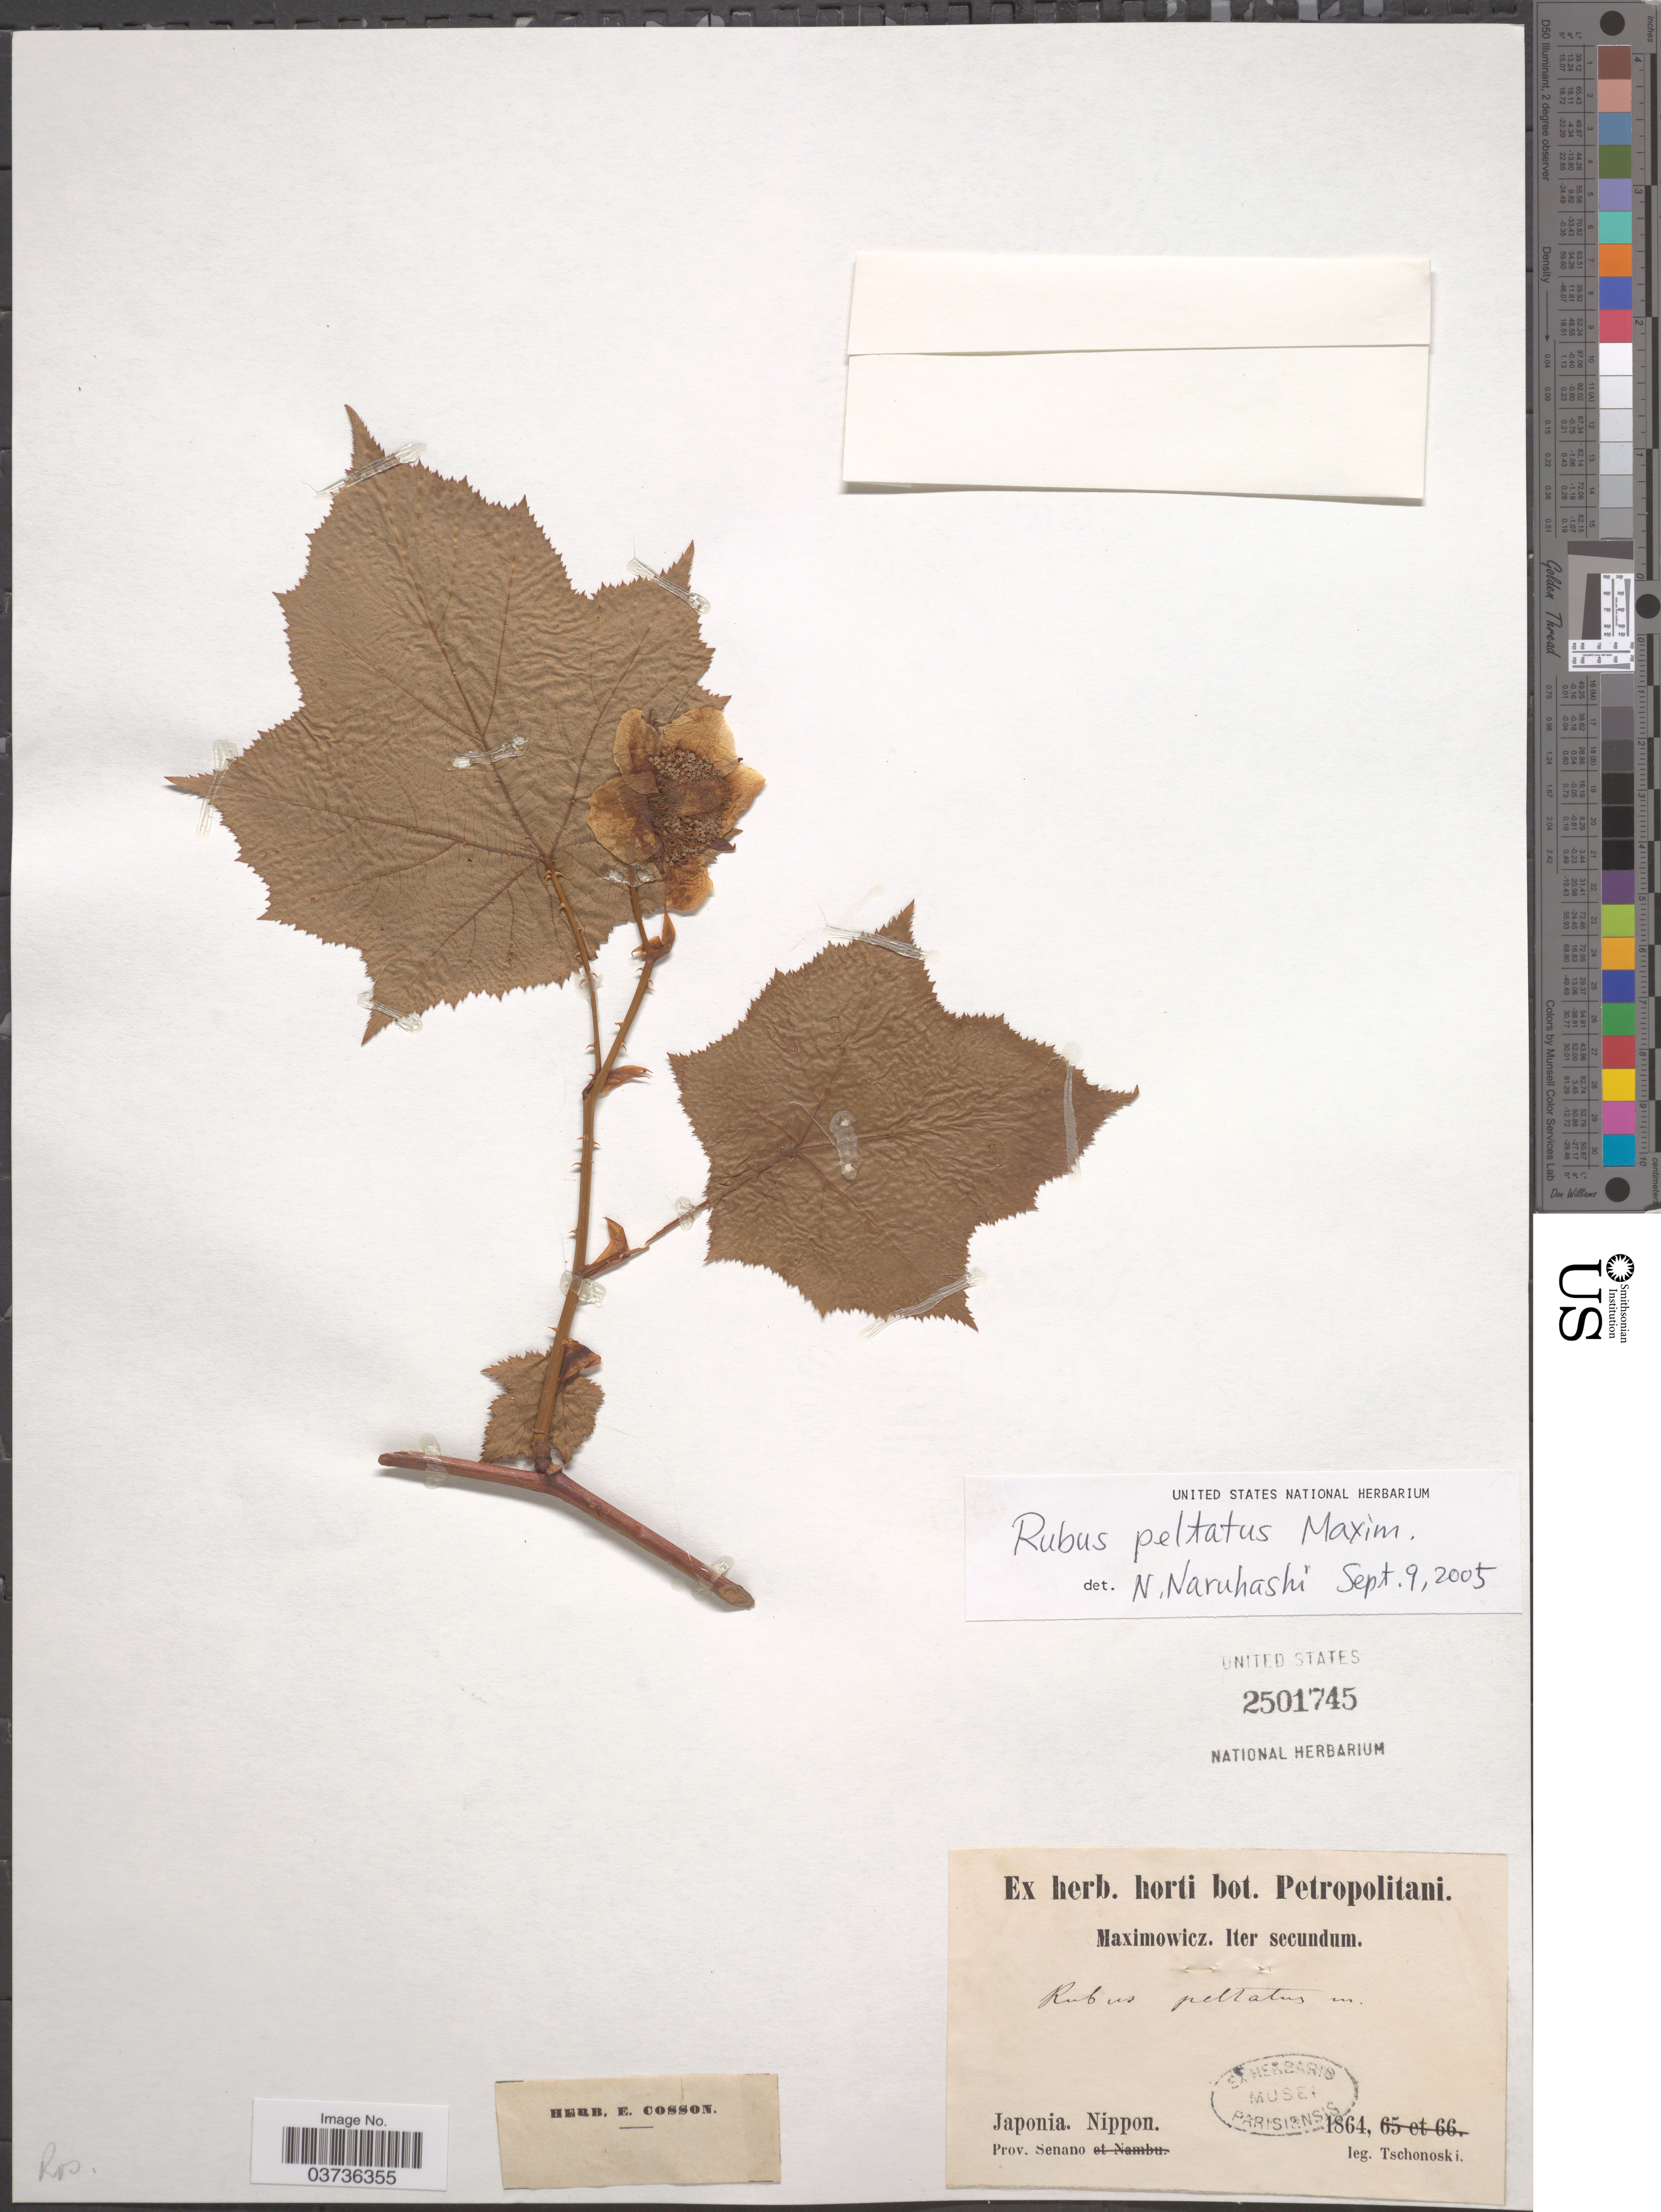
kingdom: Plantae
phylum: Tracheophyta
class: Magnoliopsida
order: Rosales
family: Rosaceae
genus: Rubus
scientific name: Rubus peltatus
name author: Maxim.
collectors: -. Tschonoski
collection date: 1864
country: Japan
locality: Japonia, Nippon. Prov. Senano.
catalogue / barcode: US 2501745